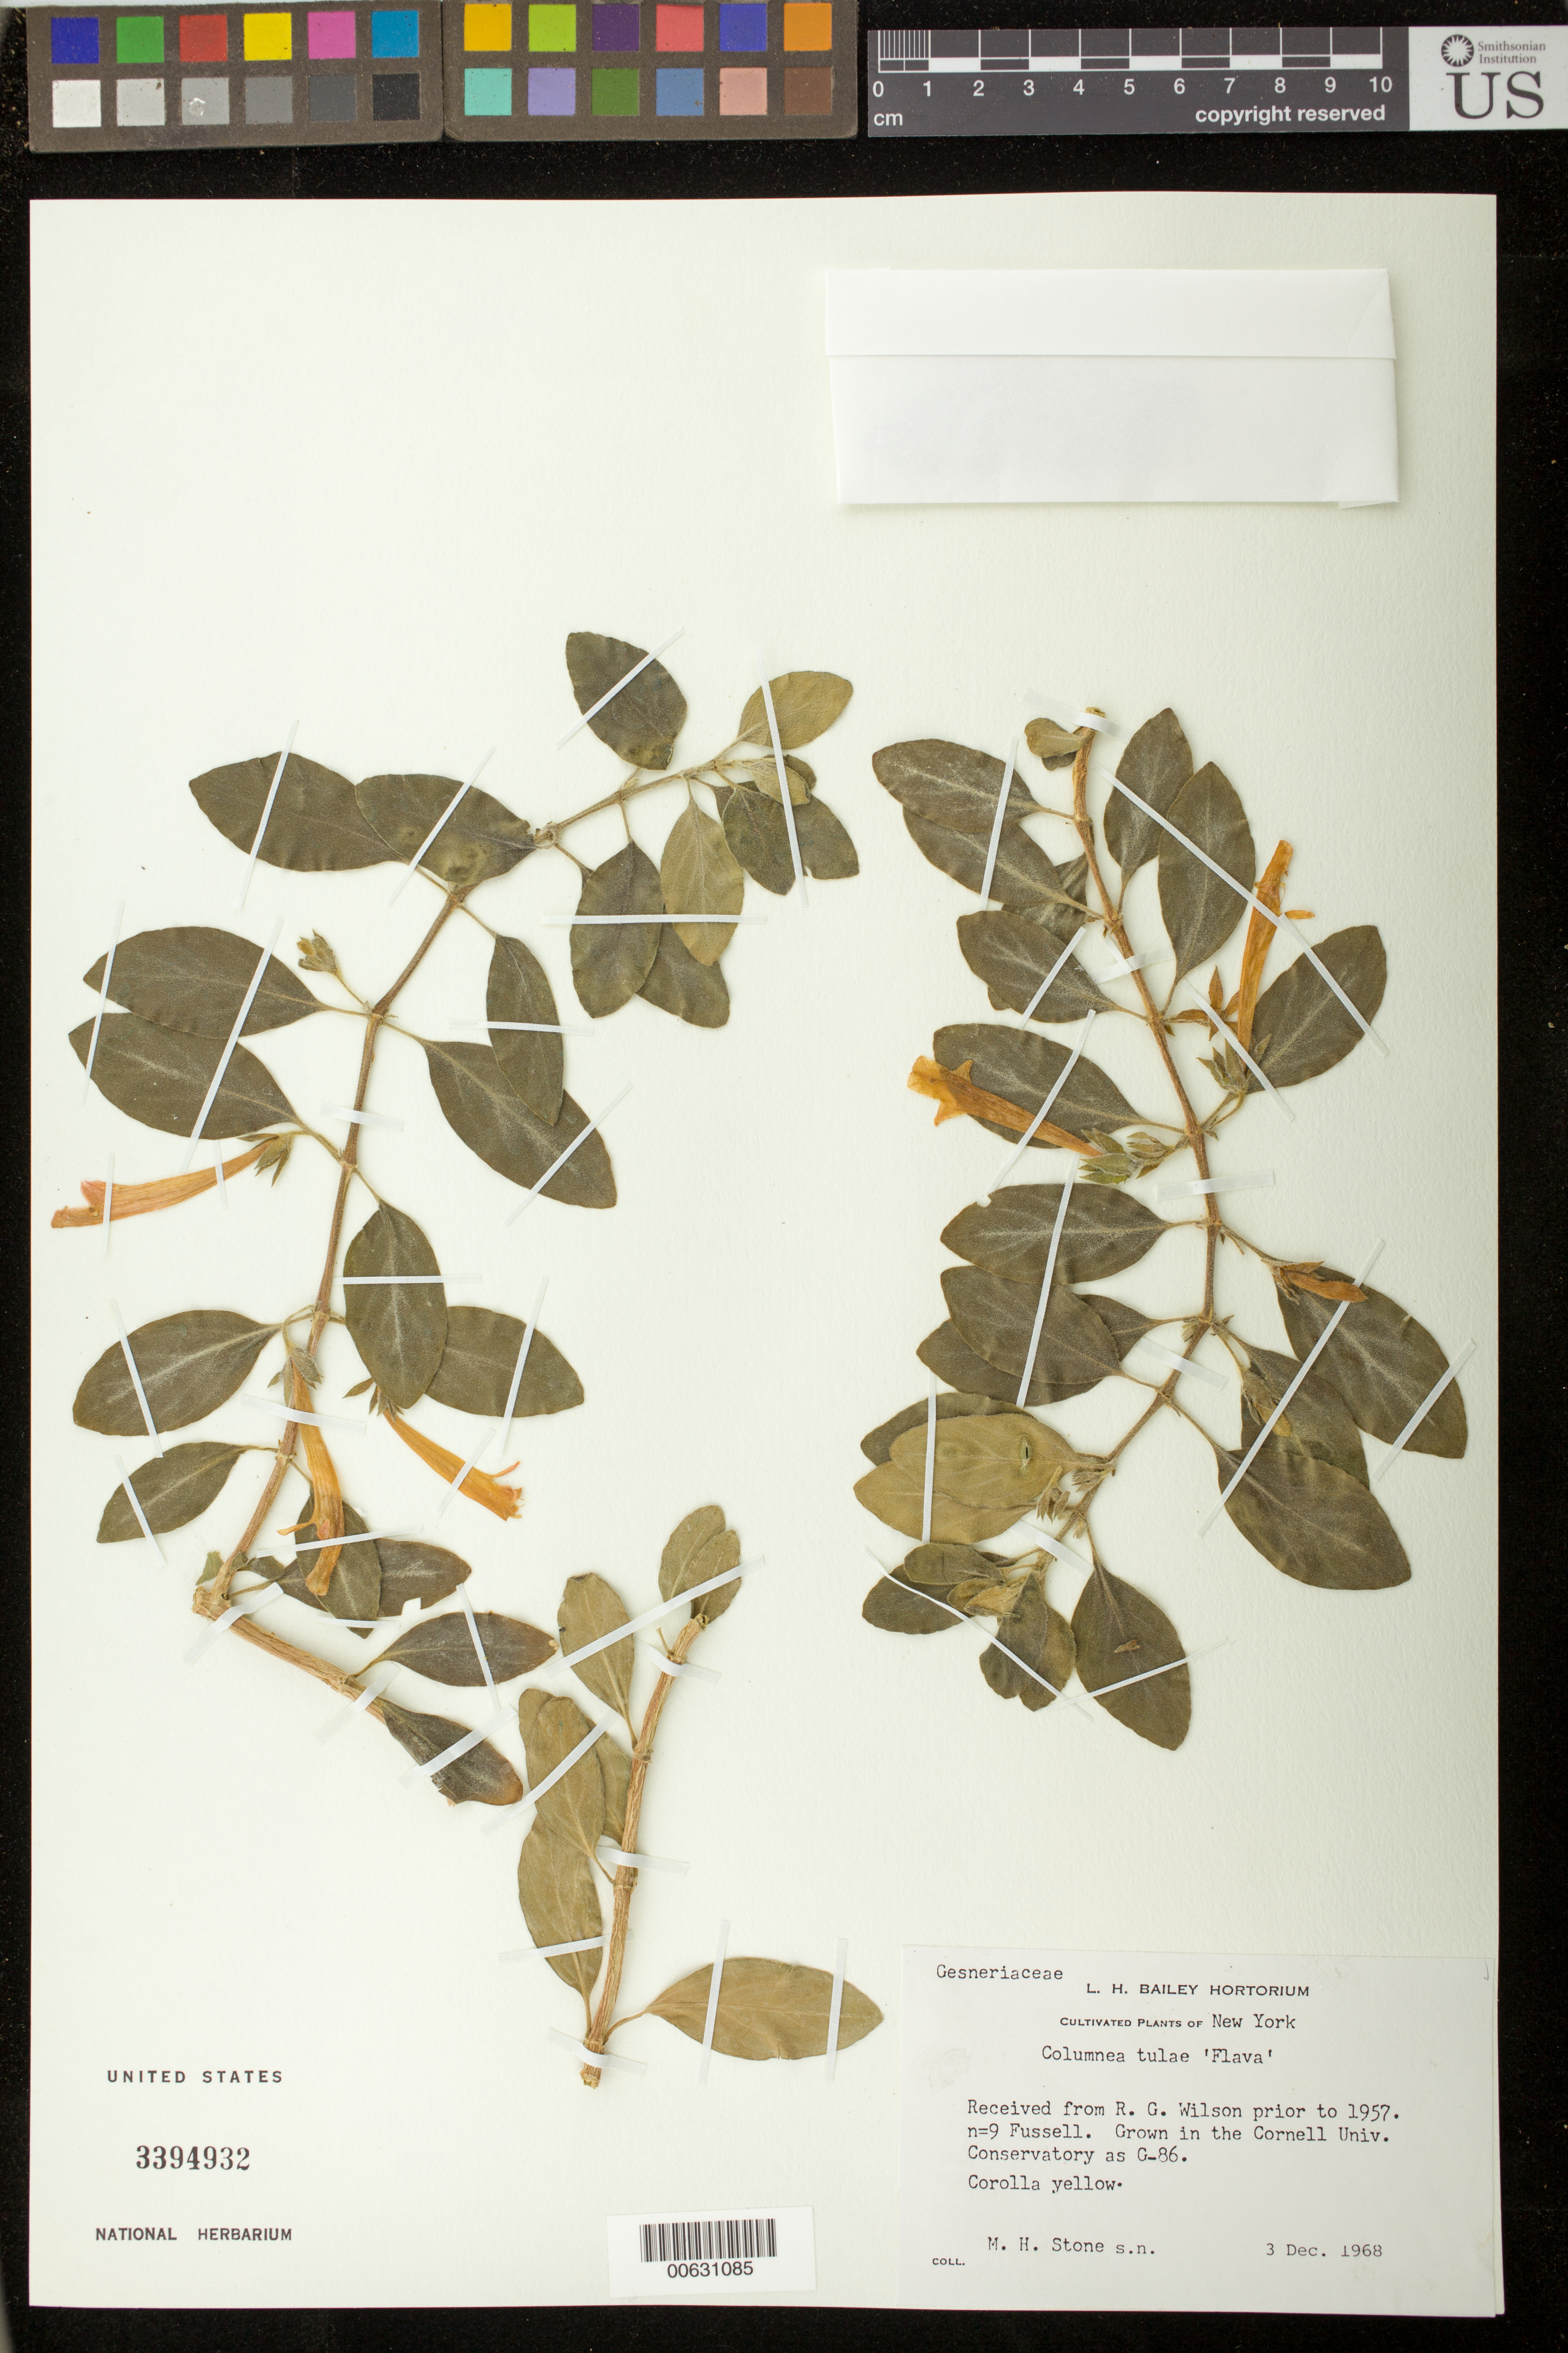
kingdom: Plantae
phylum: Tracheophyta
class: Magnoliopsida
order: Lamiales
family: Gesneriaceae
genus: Columnea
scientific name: Columnea tulae 'Flava'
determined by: Skog, Laurence E.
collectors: M. Stone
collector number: s.n. [G-86]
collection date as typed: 03 Dec 1968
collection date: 1968-12-03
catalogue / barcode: US 3394932